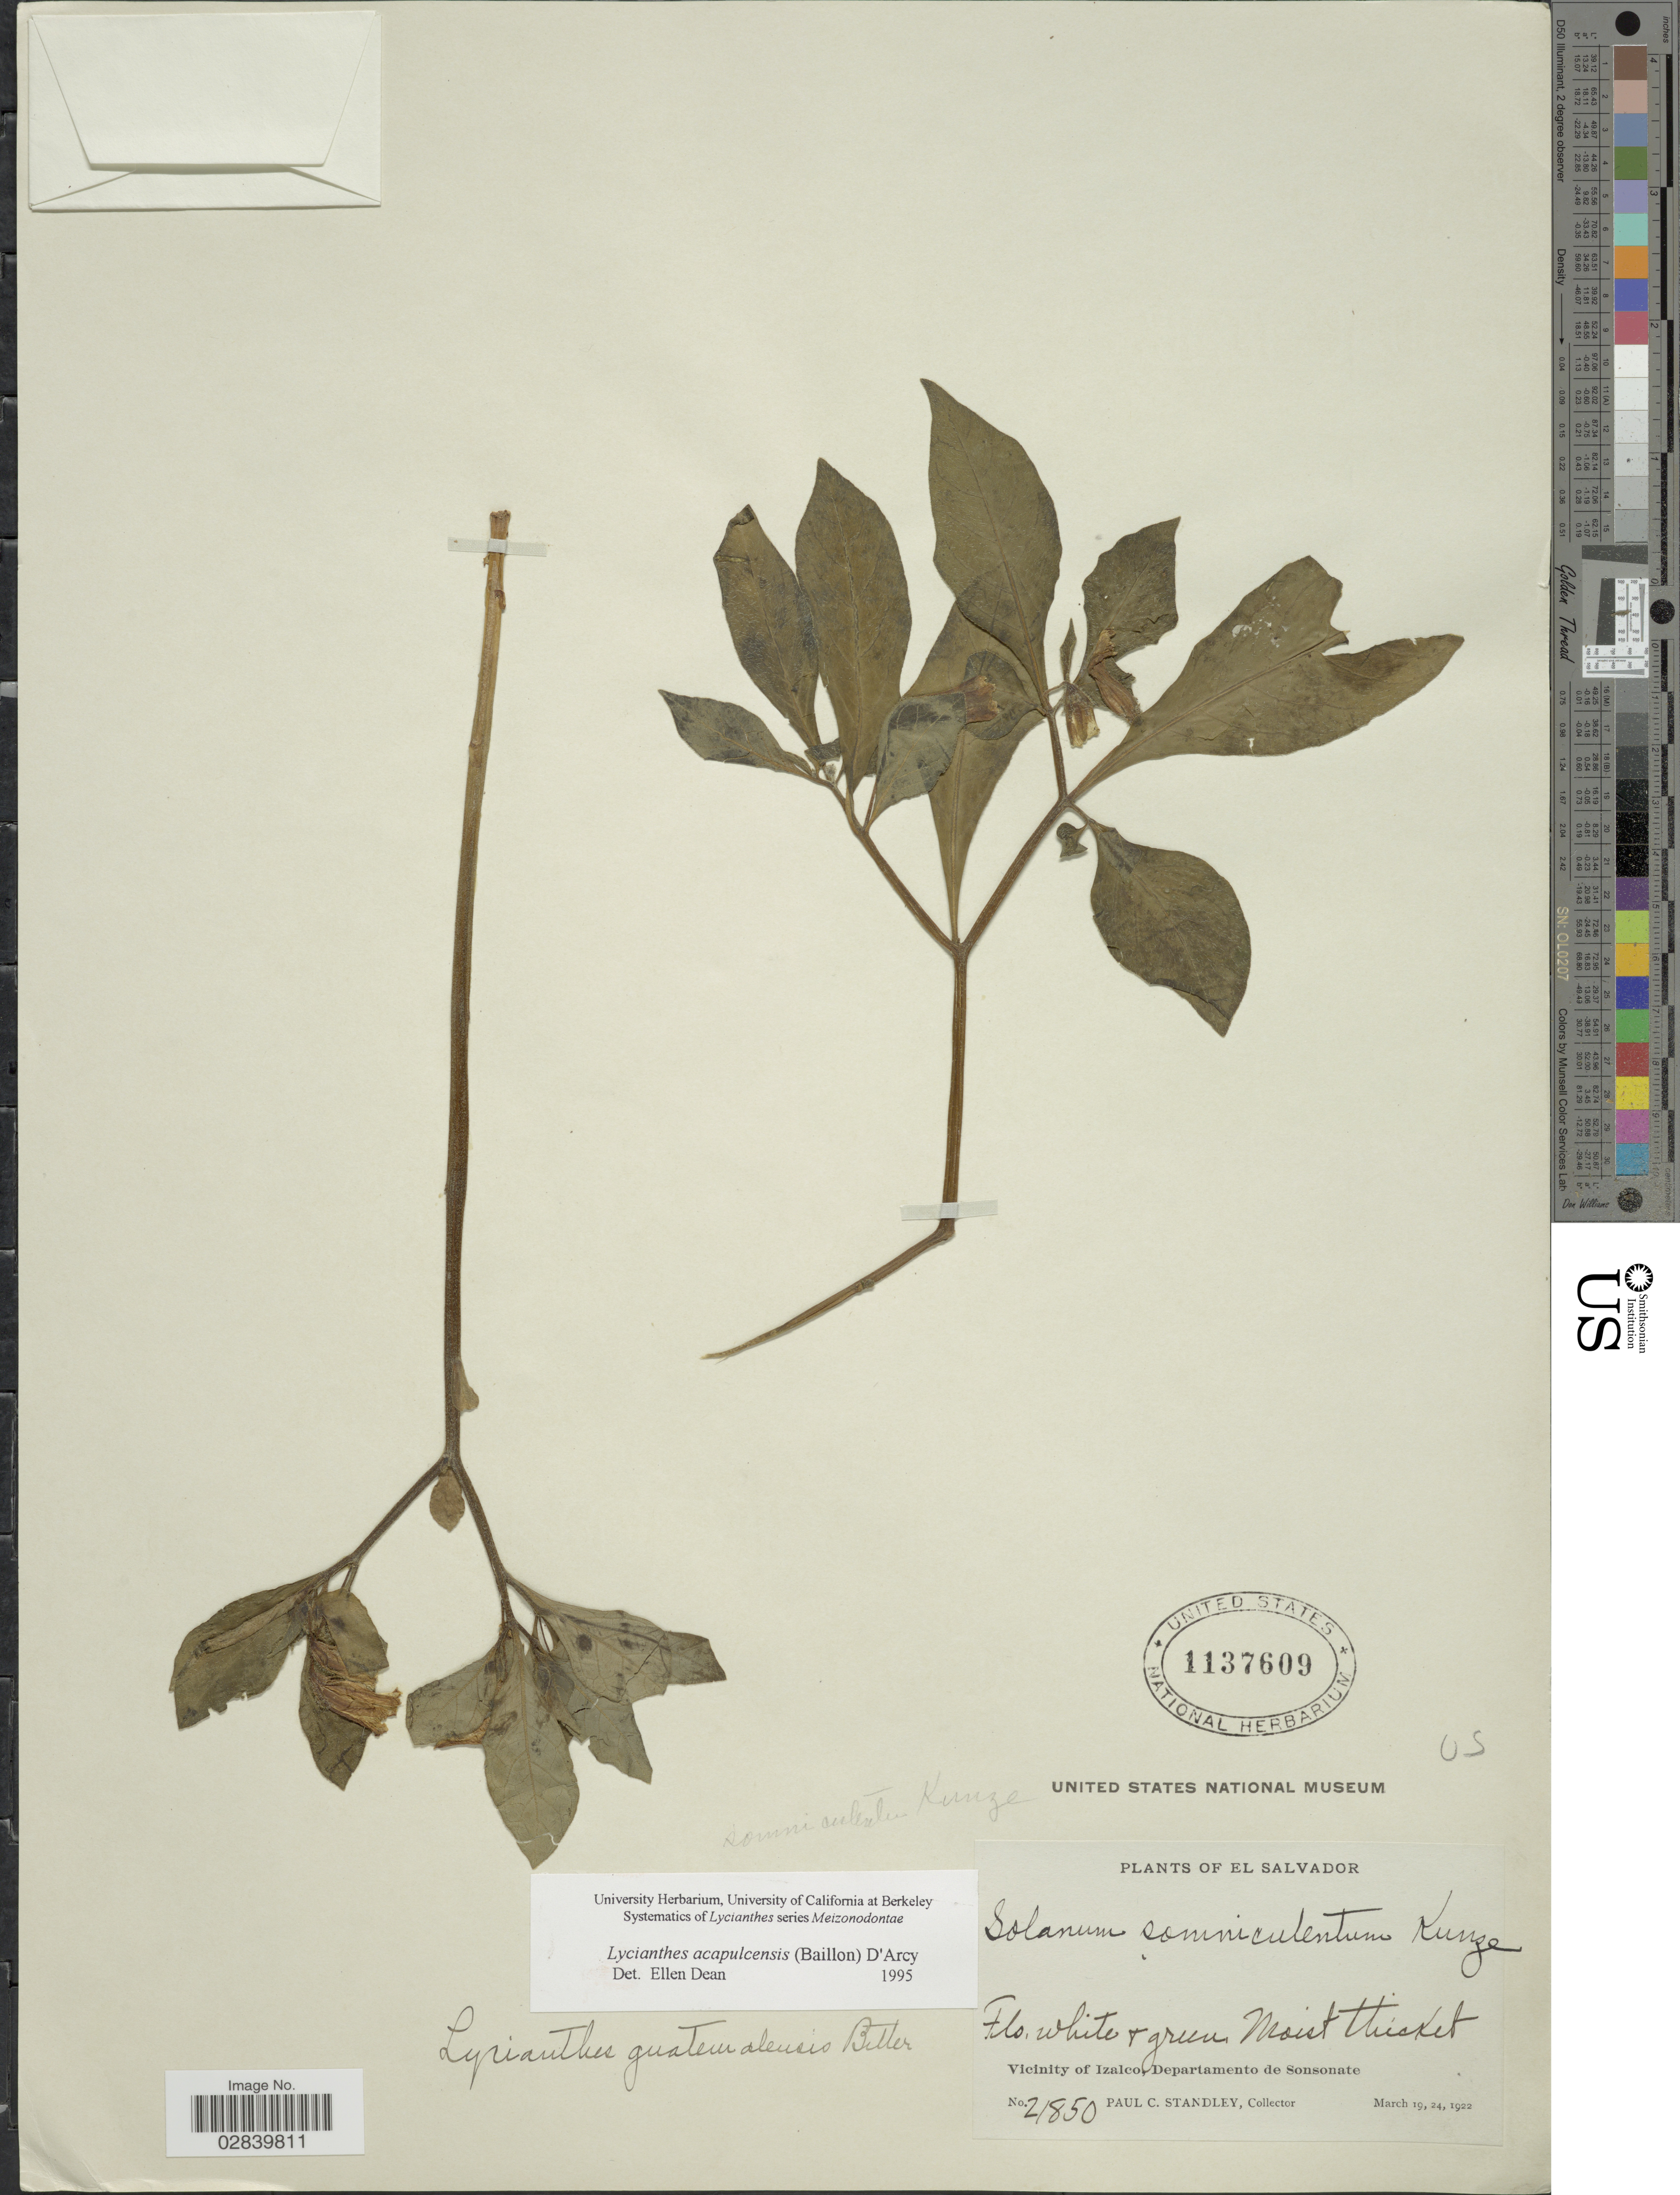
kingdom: Plantae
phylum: Tracheophyta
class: Magnoliopsida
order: Solanales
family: Solanaceae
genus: Lycianthes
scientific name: Lycianthes acapulcensis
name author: (Baill.) D'Arcy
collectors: P. C. Standley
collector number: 21850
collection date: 1922-03-19/1922-03-24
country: El Salvador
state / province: Sonsonate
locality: Vicinity of Izalco, Departamento de Sonsonate.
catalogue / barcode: US 1137609